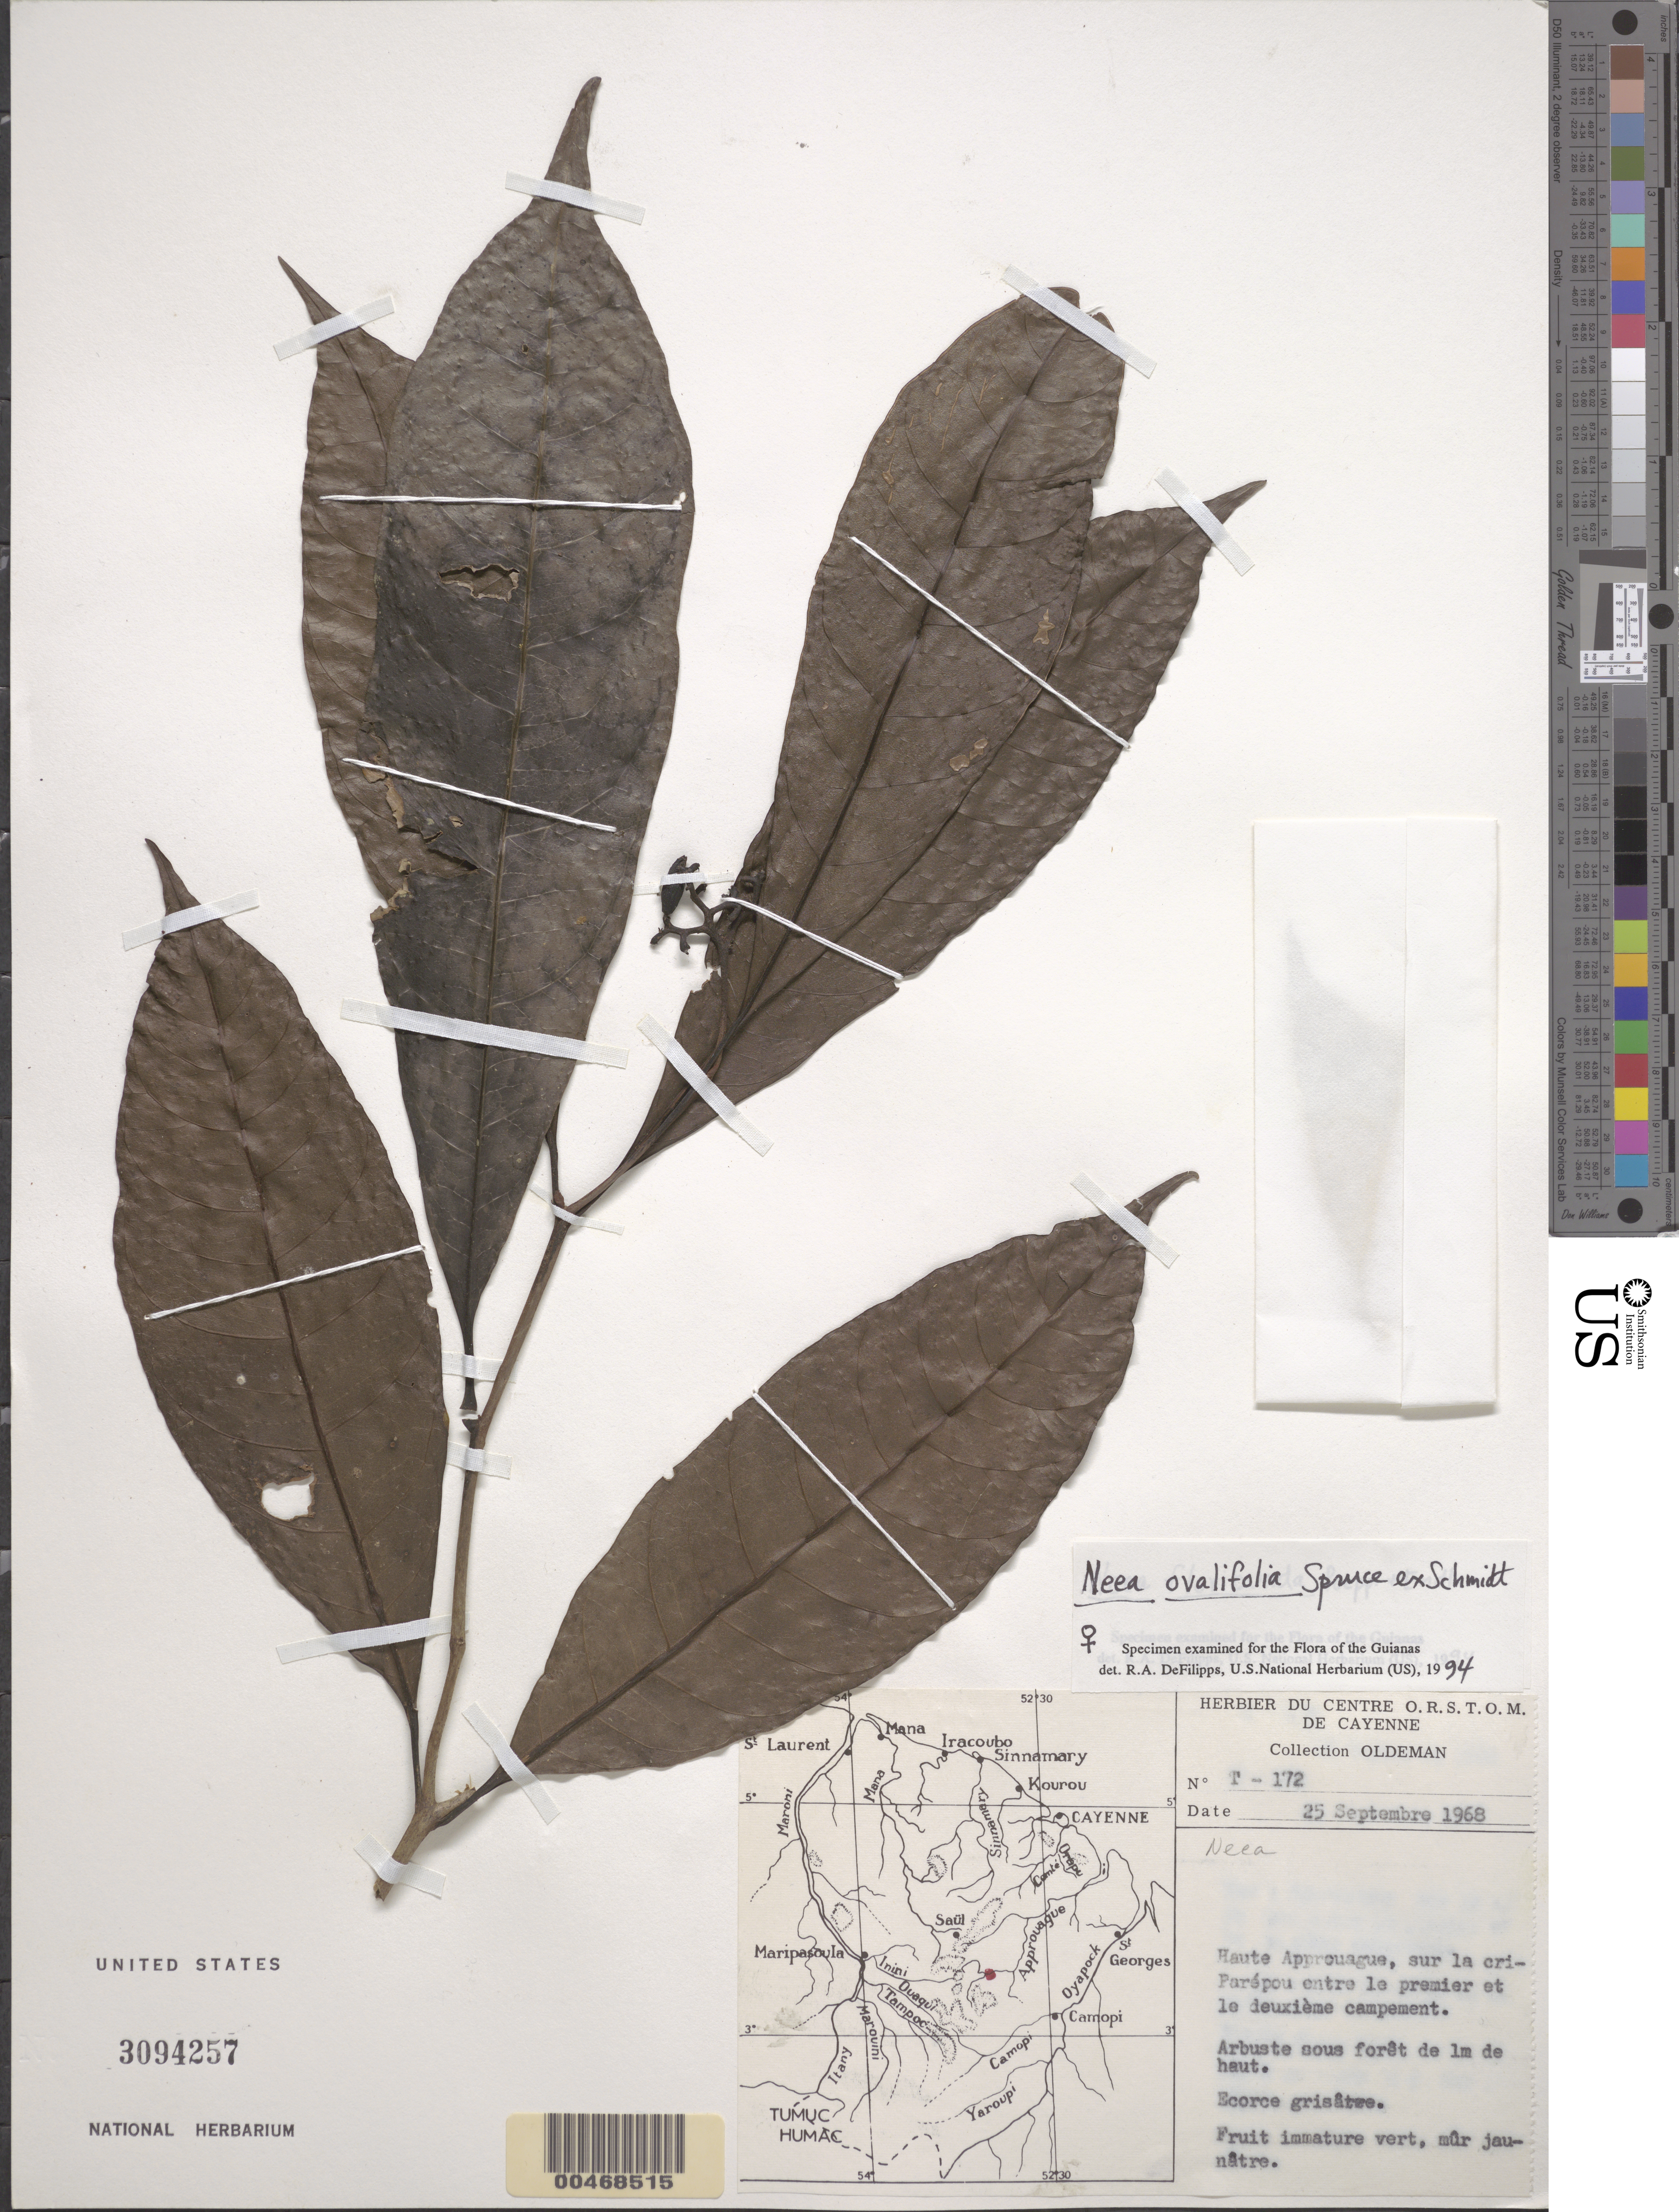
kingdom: Plantae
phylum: Tracheophyta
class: Magnoliopsida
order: Caryophyllales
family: Nyctaginaceae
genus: Neea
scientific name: Neea floribunda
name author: Poepp. & Endl.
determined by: DeFilipps, R. A.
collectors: R. Oldeman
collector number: T-172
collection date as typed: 25 Sep 1968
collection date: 1968-09-25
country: French Guiana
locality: Upper Approuague River (Approuague Basin); Parépou Cr., between first and second camps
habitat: Forest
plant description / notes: CAY, US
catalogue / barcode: US 3094257